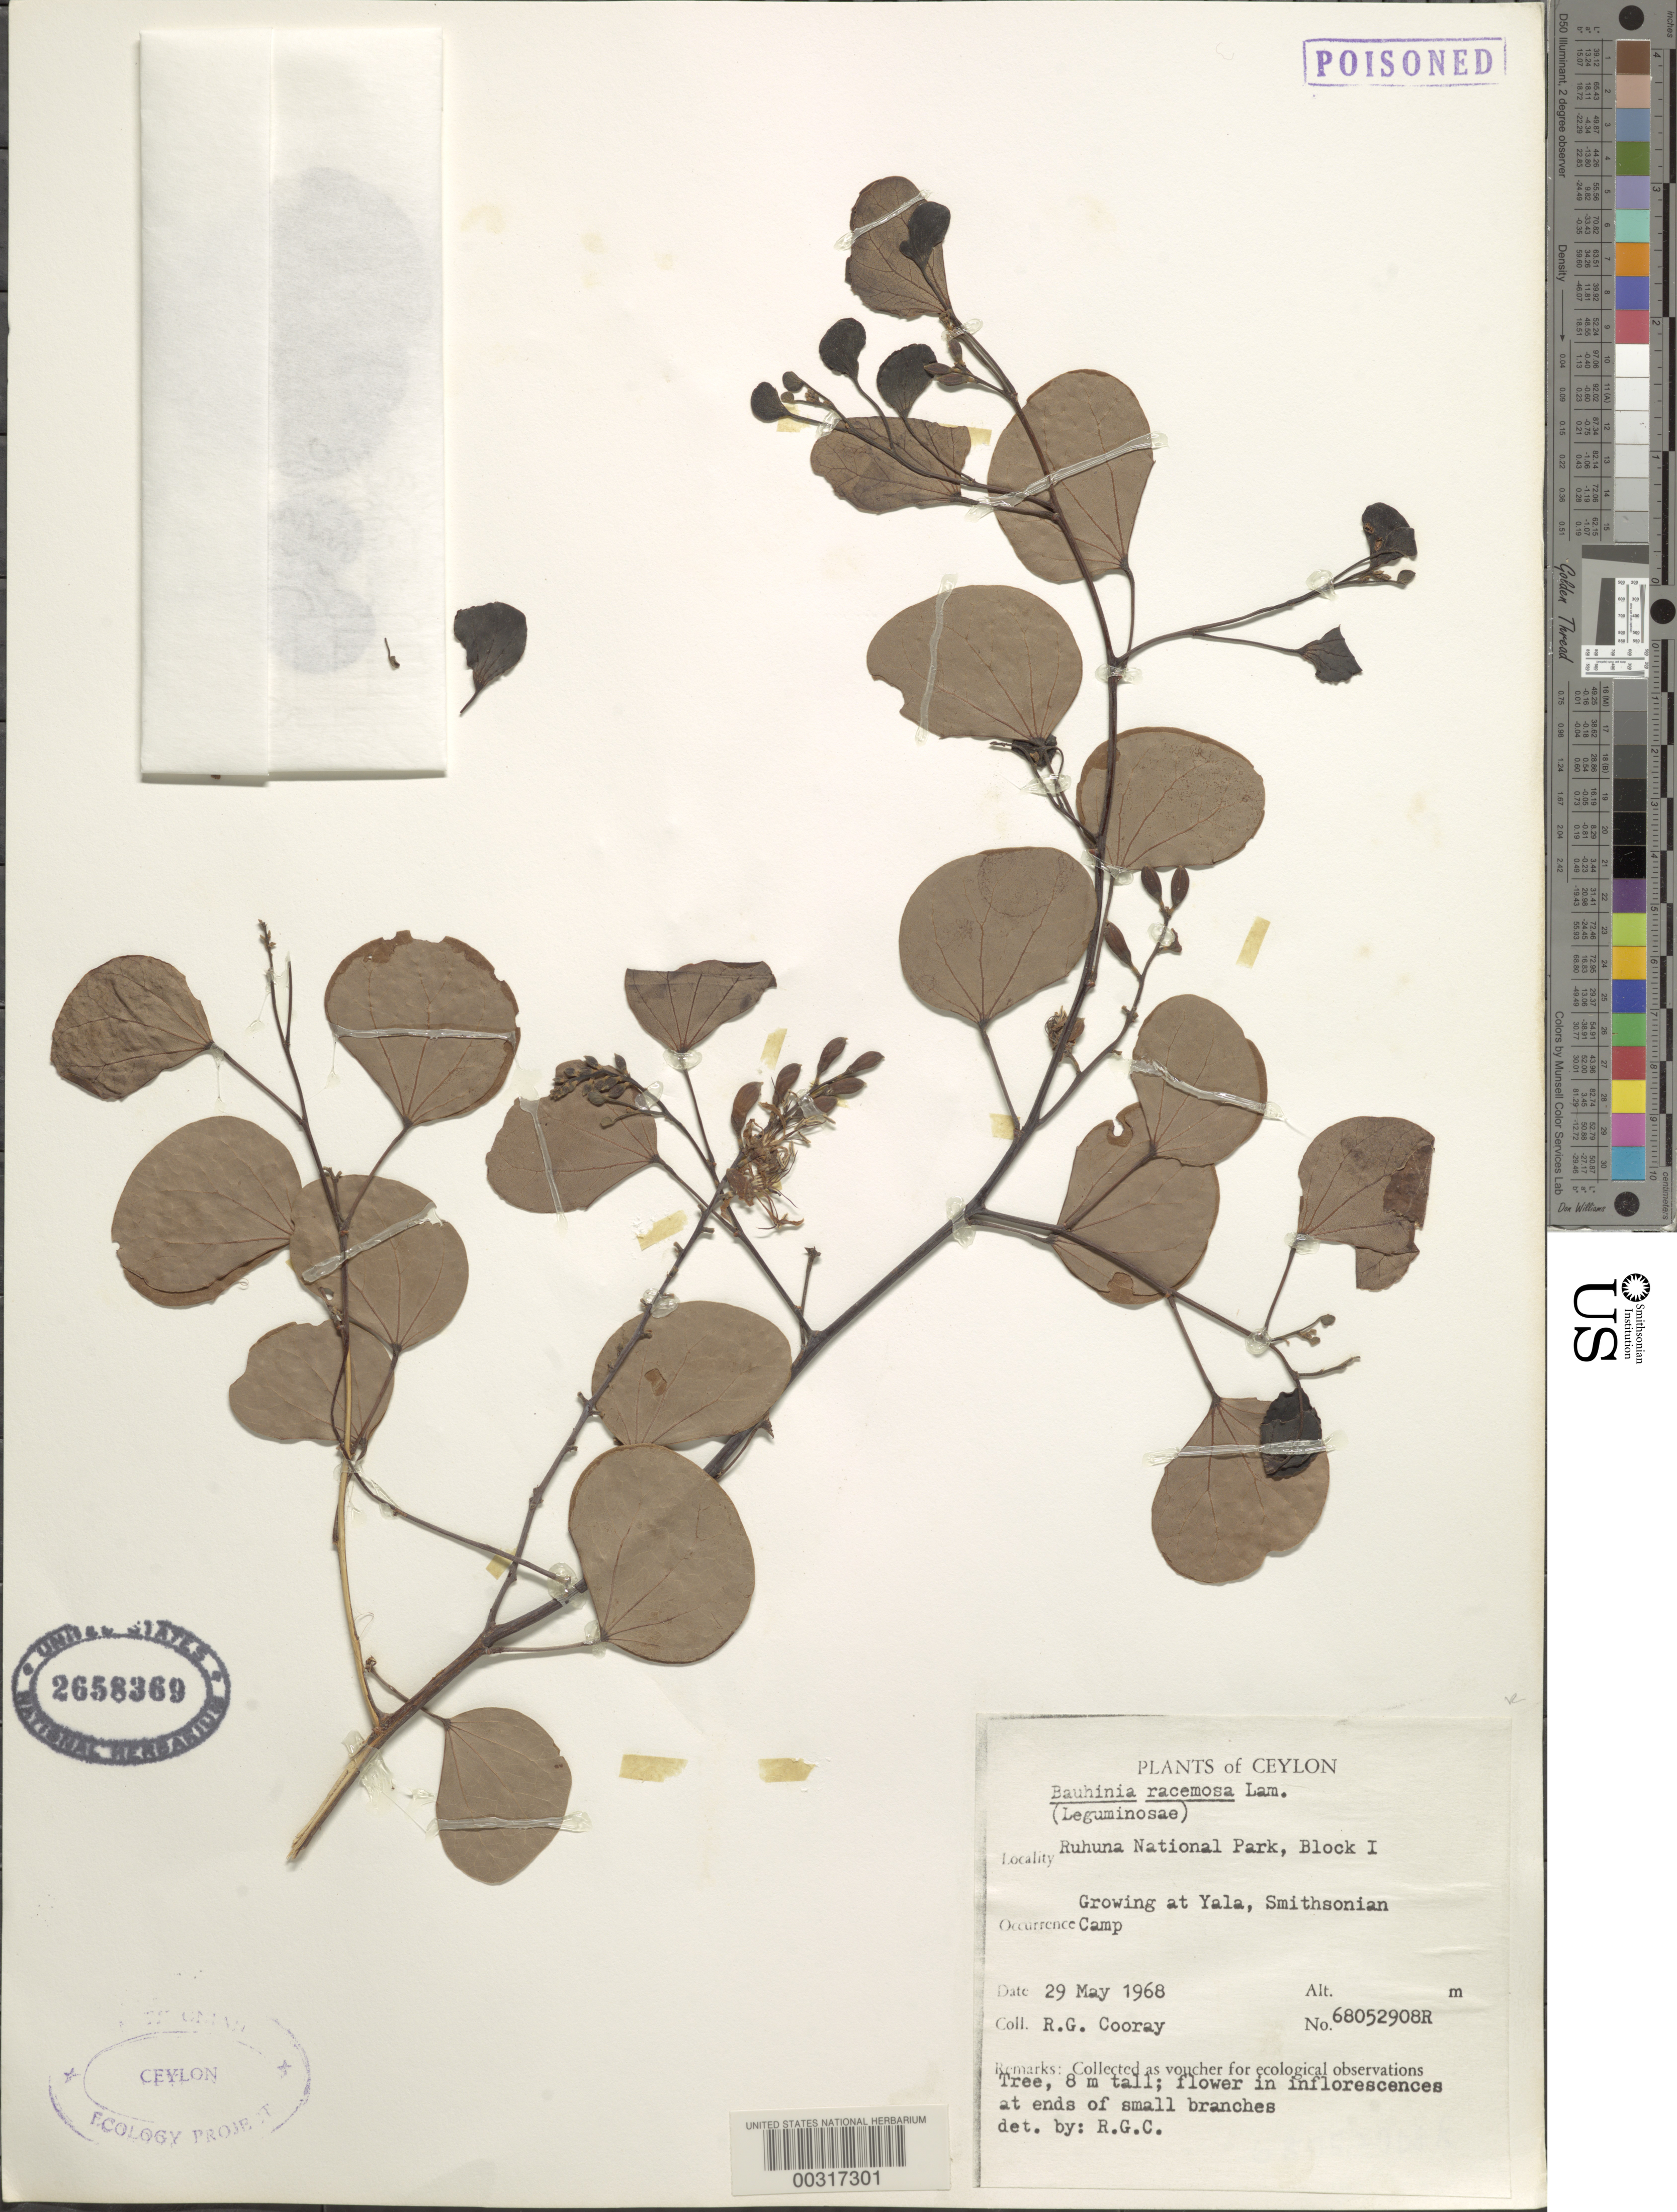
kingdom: Plantae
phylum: Tracheophyta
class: Magnoliopsida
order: Fabales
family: Fabaceae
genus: Bauhinia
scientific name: Bauhinia racemosa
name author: Lam.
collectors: R. Cooray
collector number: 68052908r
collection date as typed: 29 May 1968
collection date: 1968-05-29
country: Sri Lanka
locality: Ruhuna national park, block i; growing at yala, smithsonian camp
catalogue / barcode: US 2658369